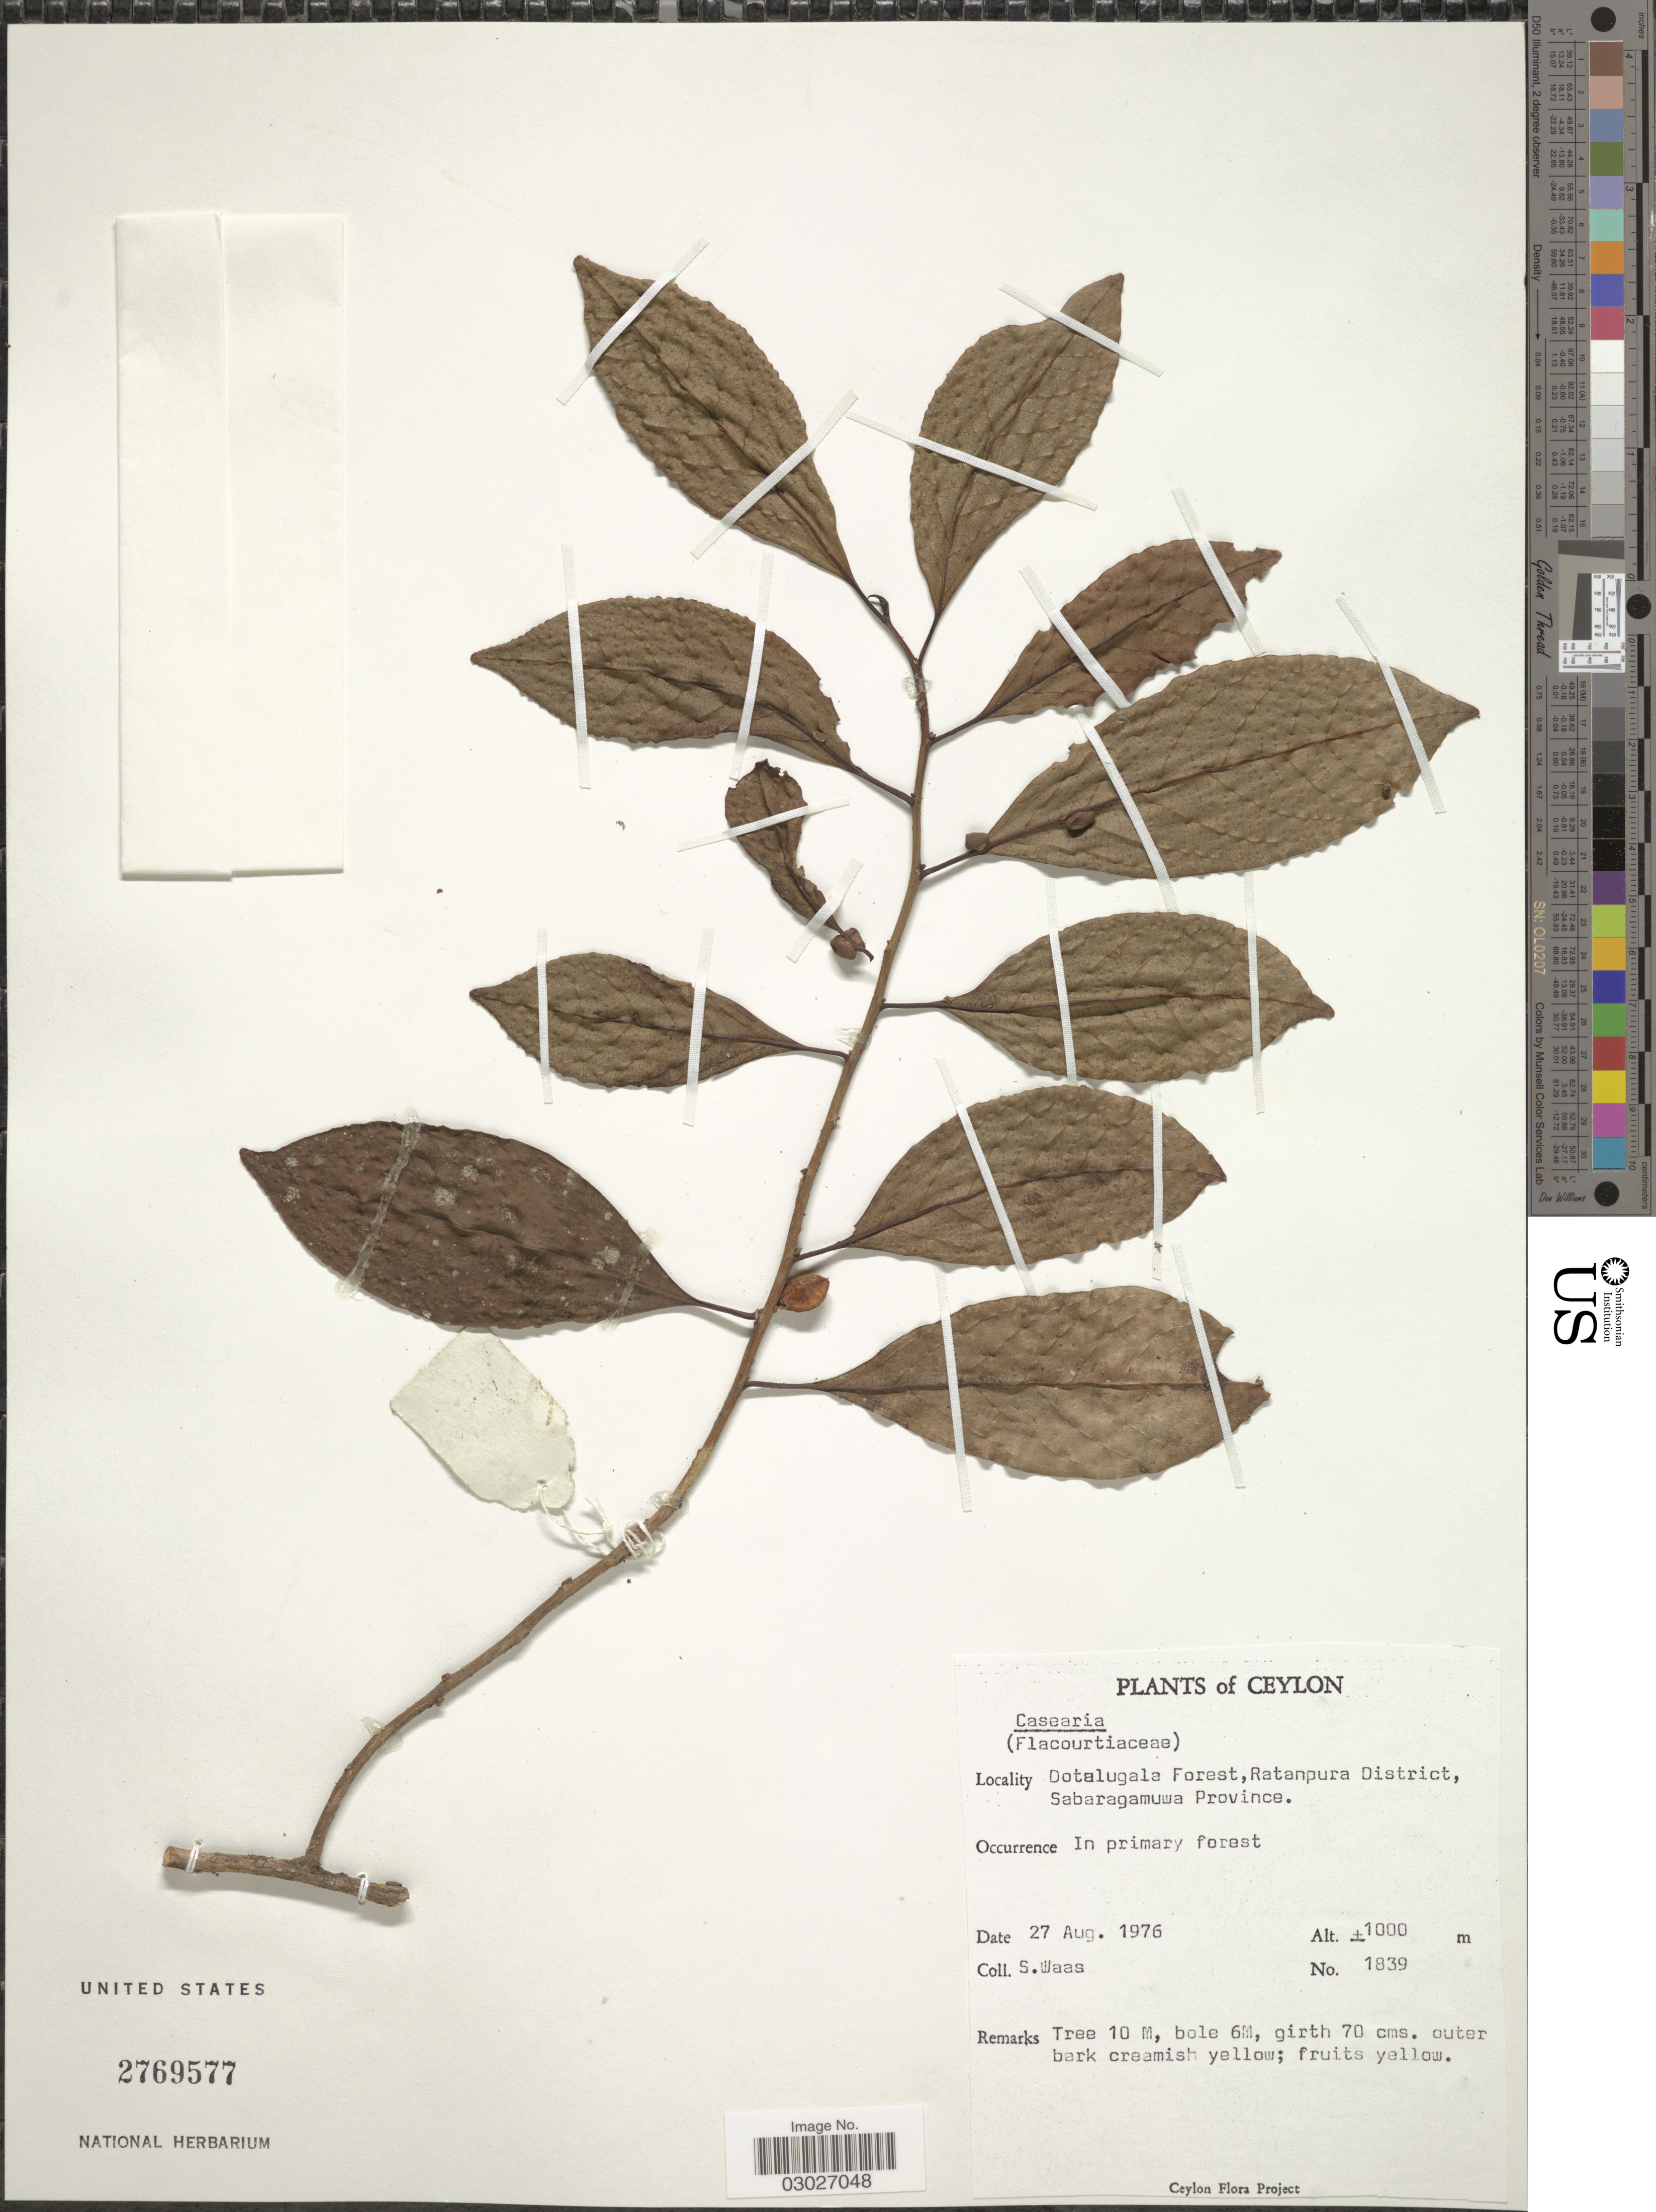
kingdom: Plantae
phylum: Tracheophyta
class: Magnoliopsida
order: Malpighiales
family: Salicaceae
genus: Casearia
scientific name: Casearia sp.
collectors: S. Waas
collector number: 1839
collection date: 1976-08-27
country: Sri Lanka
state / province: Sabaragamuwa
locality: Ceylon. Dotalugala Forest, Ratanpura District.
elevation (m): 1000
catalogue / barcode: US 2769577